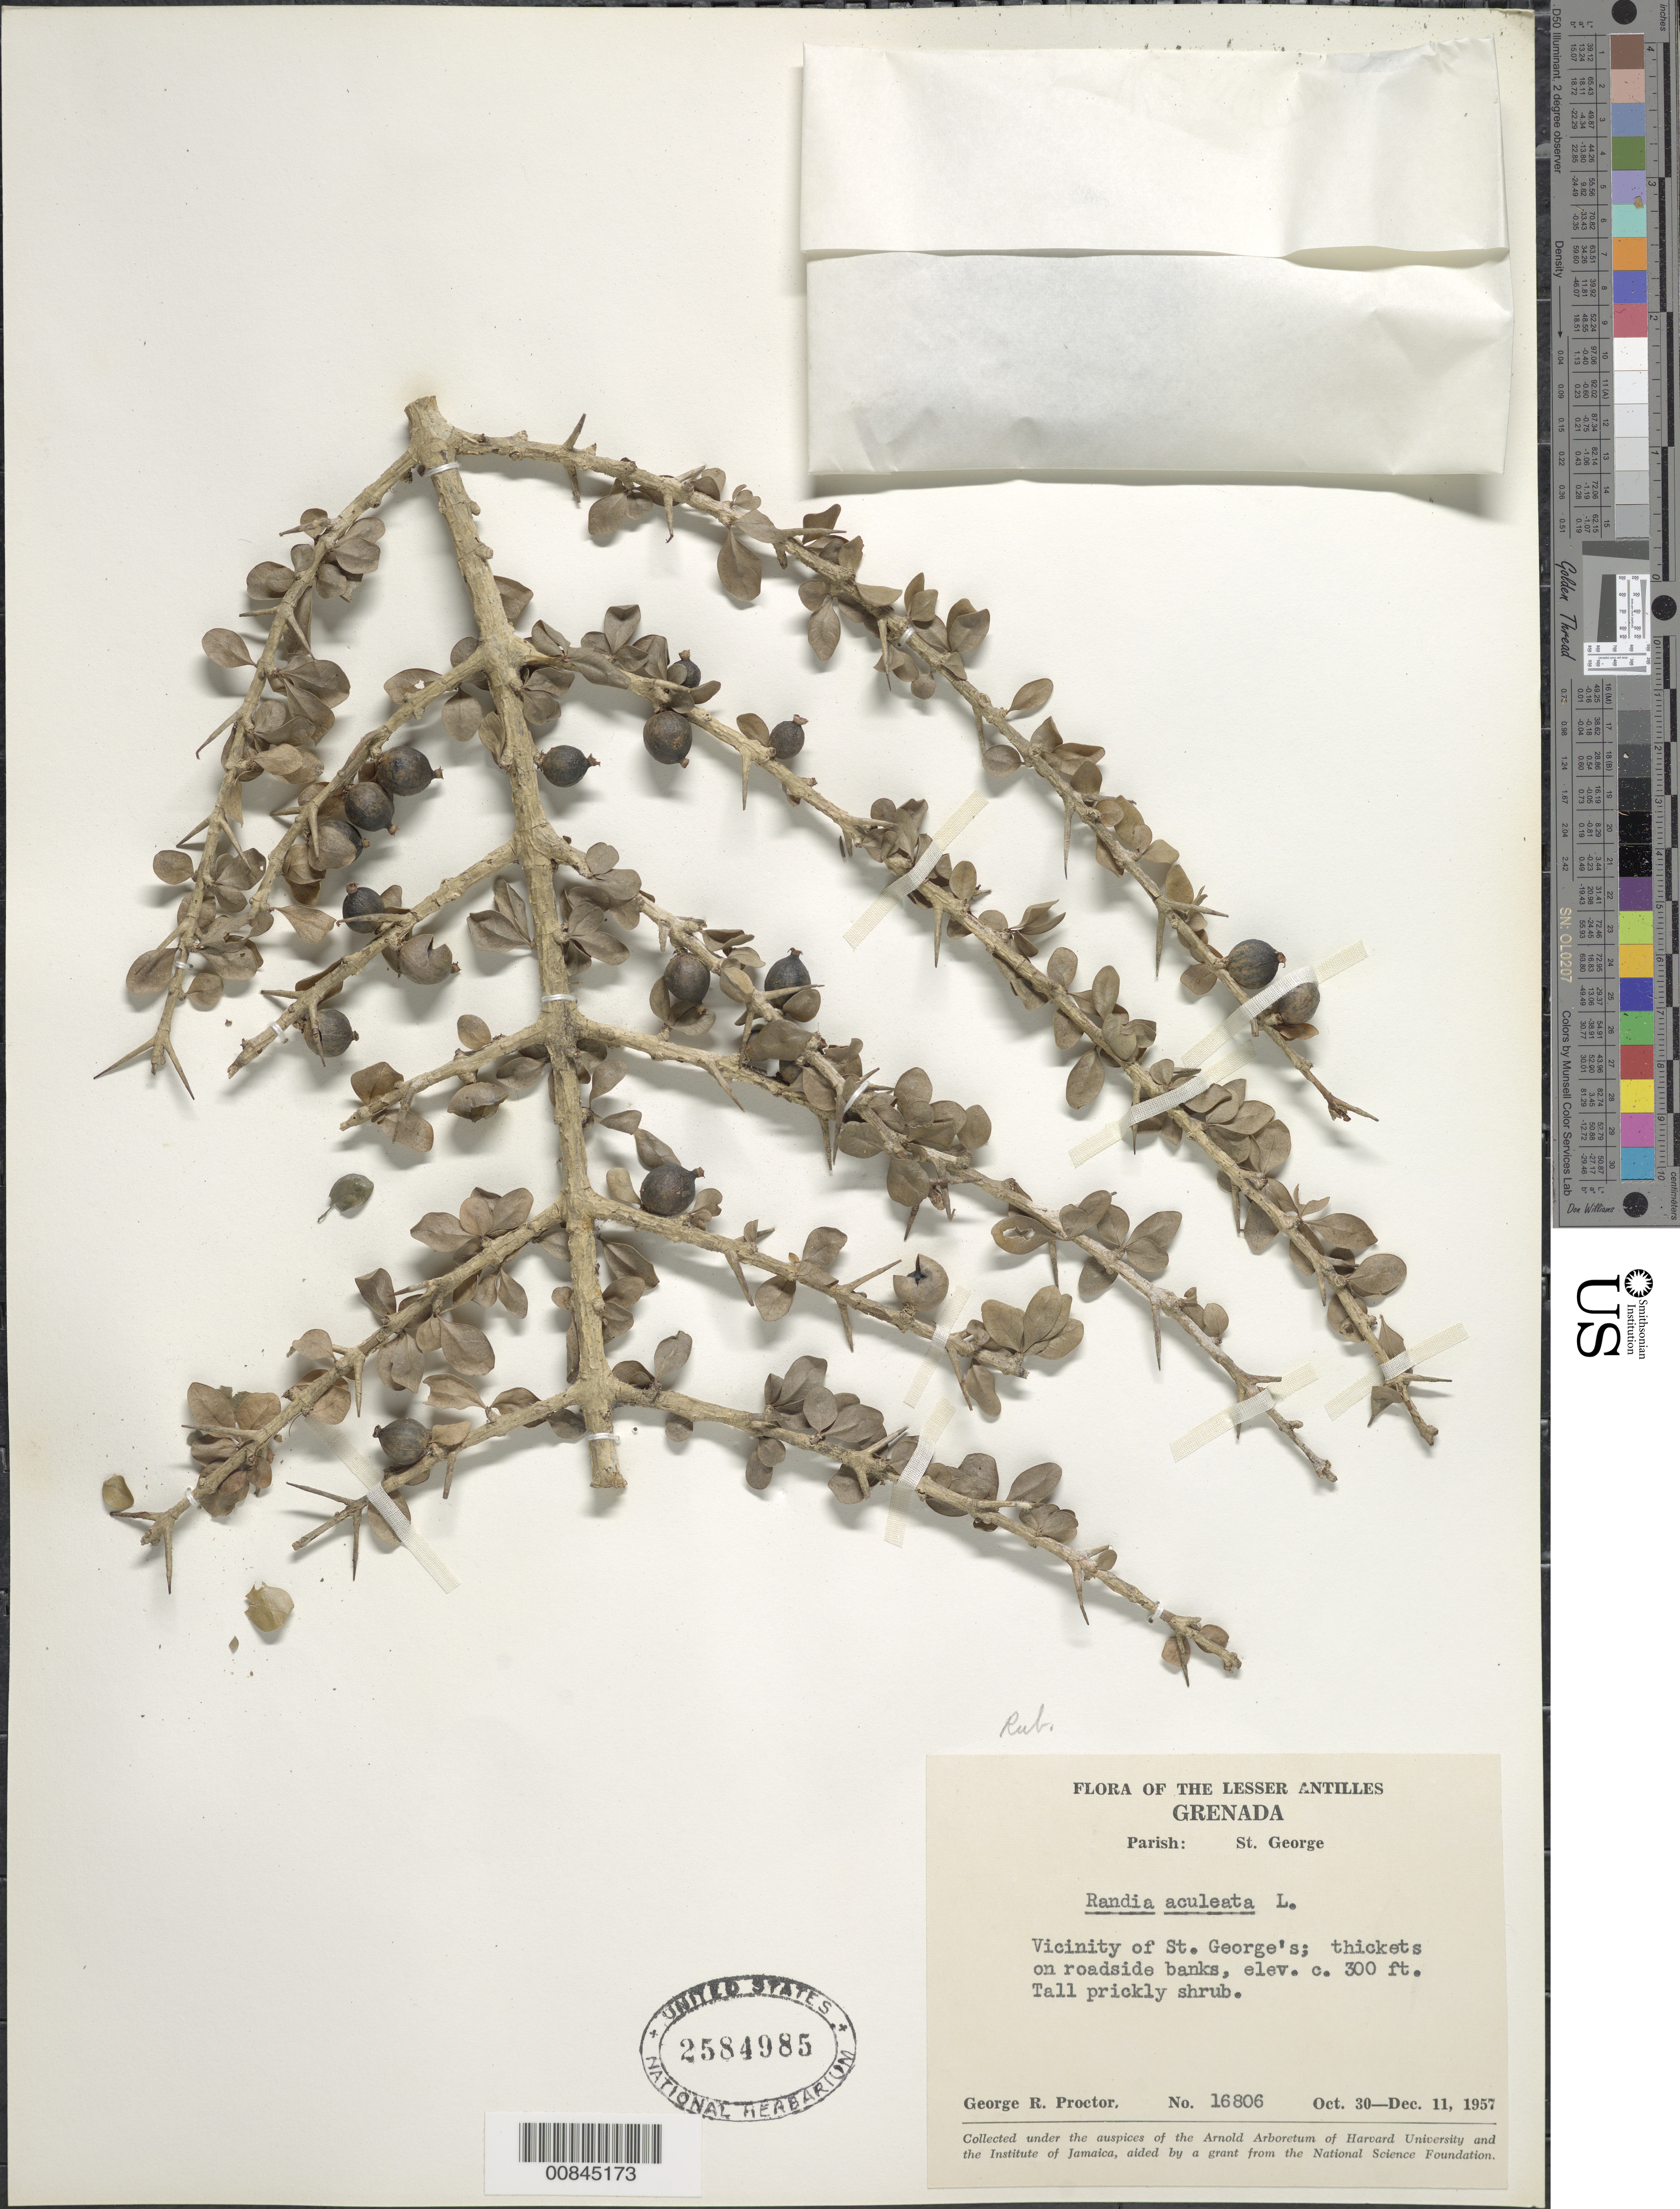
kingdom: Plantae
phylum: Tracheophyta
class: Magnoliopsida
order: Gentianales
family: Rubiaceae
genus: Randia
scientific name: Randia aculeata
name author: L.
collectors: G. R. Proctor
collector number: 16806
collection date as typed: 30 Oct 1957 to 11 Dec 1957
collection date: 1957-10-30/1957-12-11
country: Grenada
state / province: Saint George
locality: Vicinity of St. George's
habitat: Thickets on roadside banks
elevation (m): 91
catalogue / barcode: US 2584985